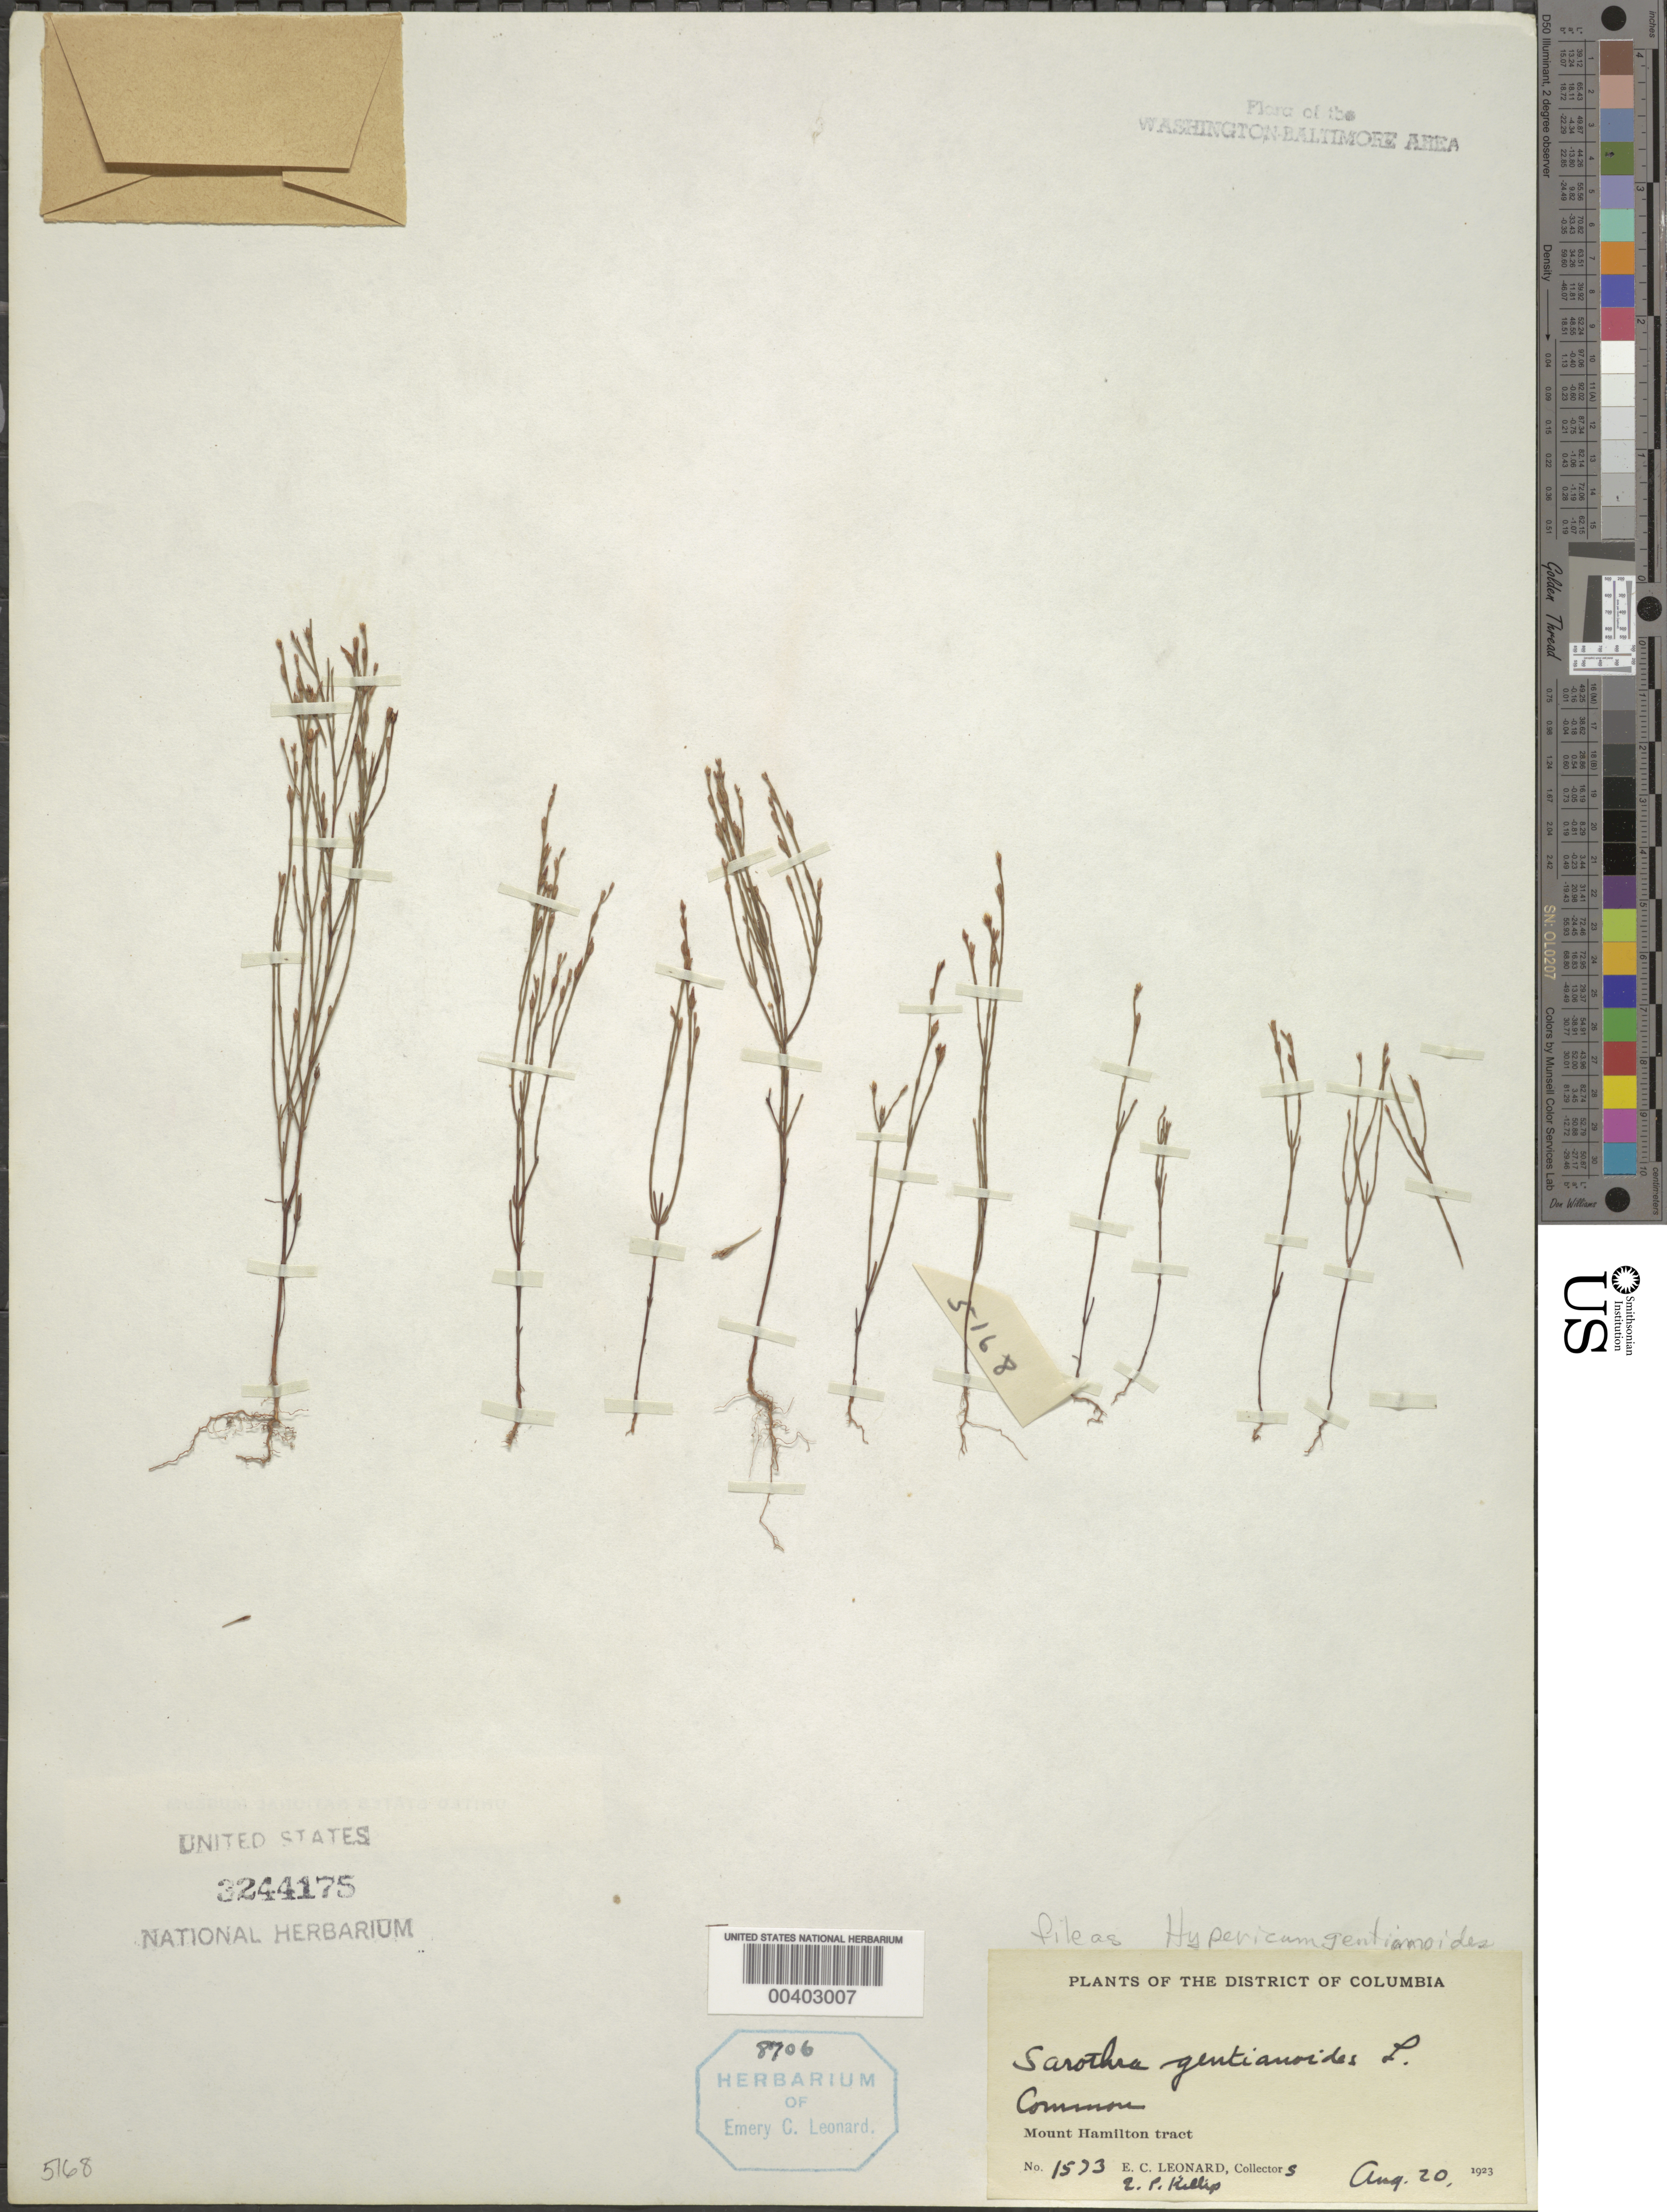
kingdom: Plantae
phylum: Tracheophyta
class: Magnoliopsida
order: Malpighiales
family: Hypericaceae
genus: Hypericum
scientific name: Hypericum gentianoides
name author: (L.) Britton, Stearns & Poggenb.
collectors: E. C. Leonard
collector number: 1573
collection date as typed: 20 Aug 1923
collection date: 1923-08-20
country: United States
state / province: District of Columbia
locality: Mount Hamilton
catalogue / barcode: US 3244175